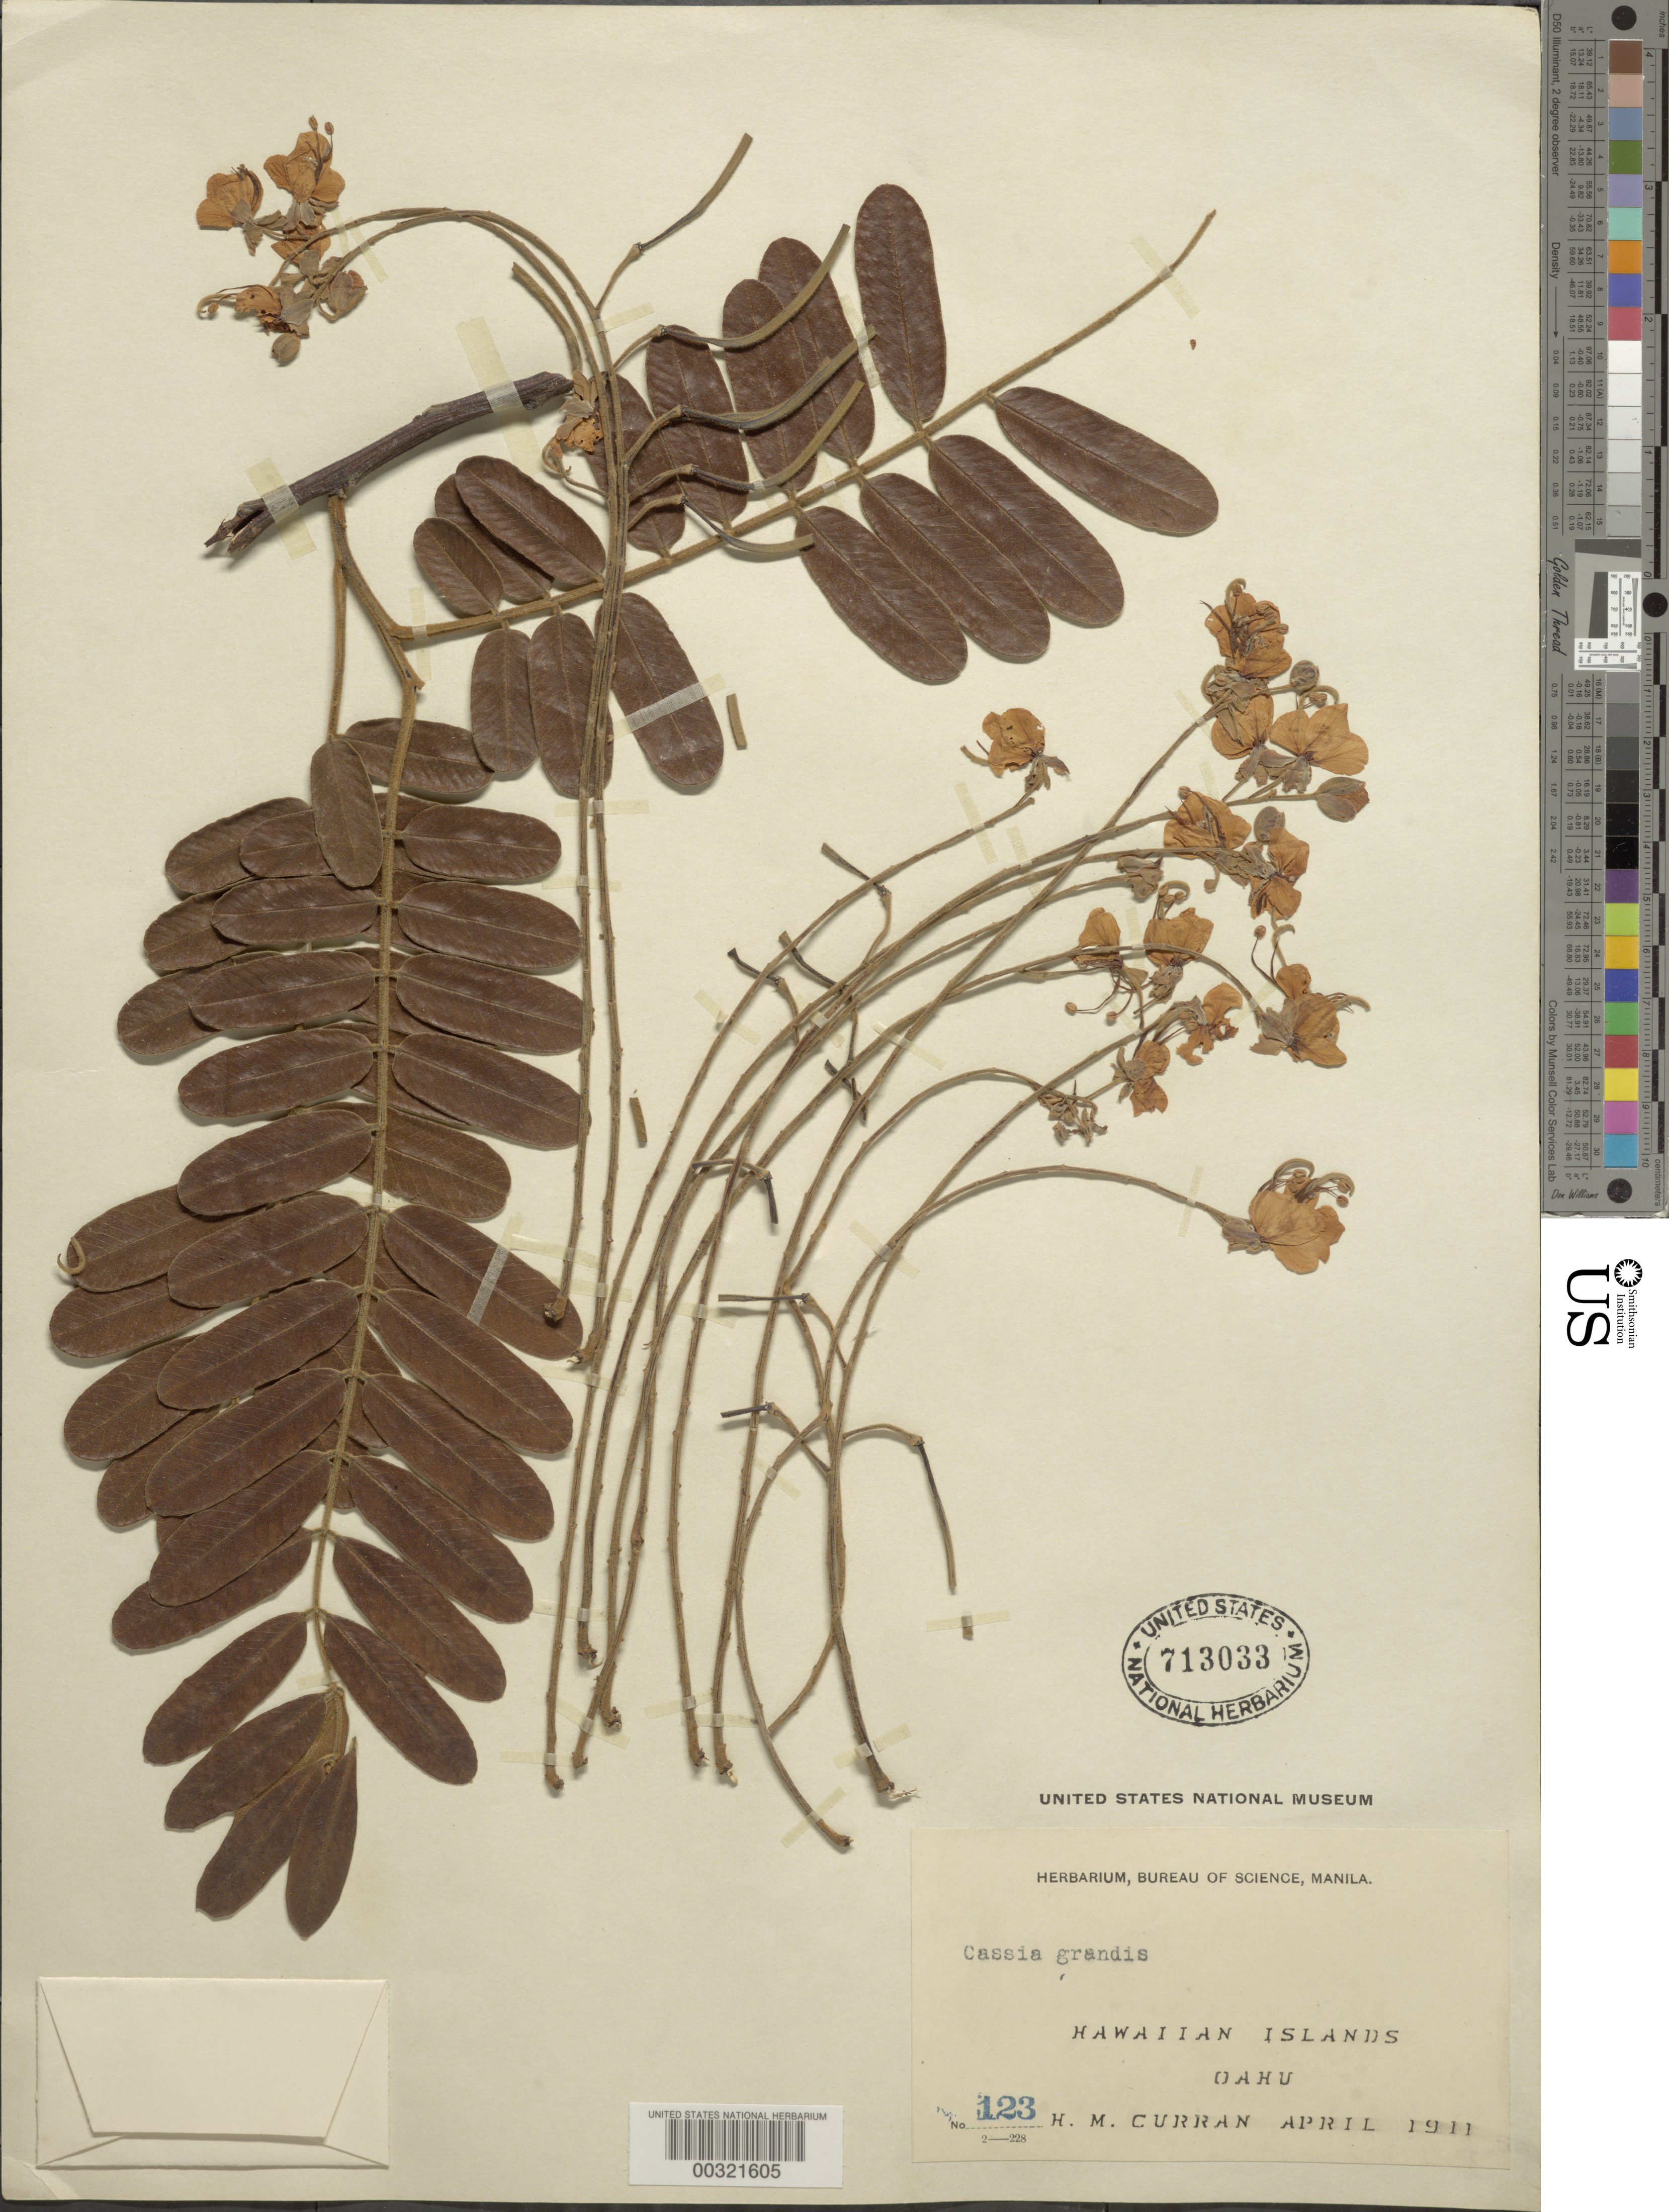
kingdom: Plantae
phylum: Tracheophyta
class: Magnoliopsida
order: Fabales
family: Fabaceae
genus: Cassia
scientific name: Cassia grandis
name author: L. f.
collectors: H. M. Curran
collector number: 123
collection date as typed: Apr 1911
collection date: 1911-04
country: United States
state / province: Hawaii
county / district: Honolulu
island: Oahu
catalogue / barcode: US 713033